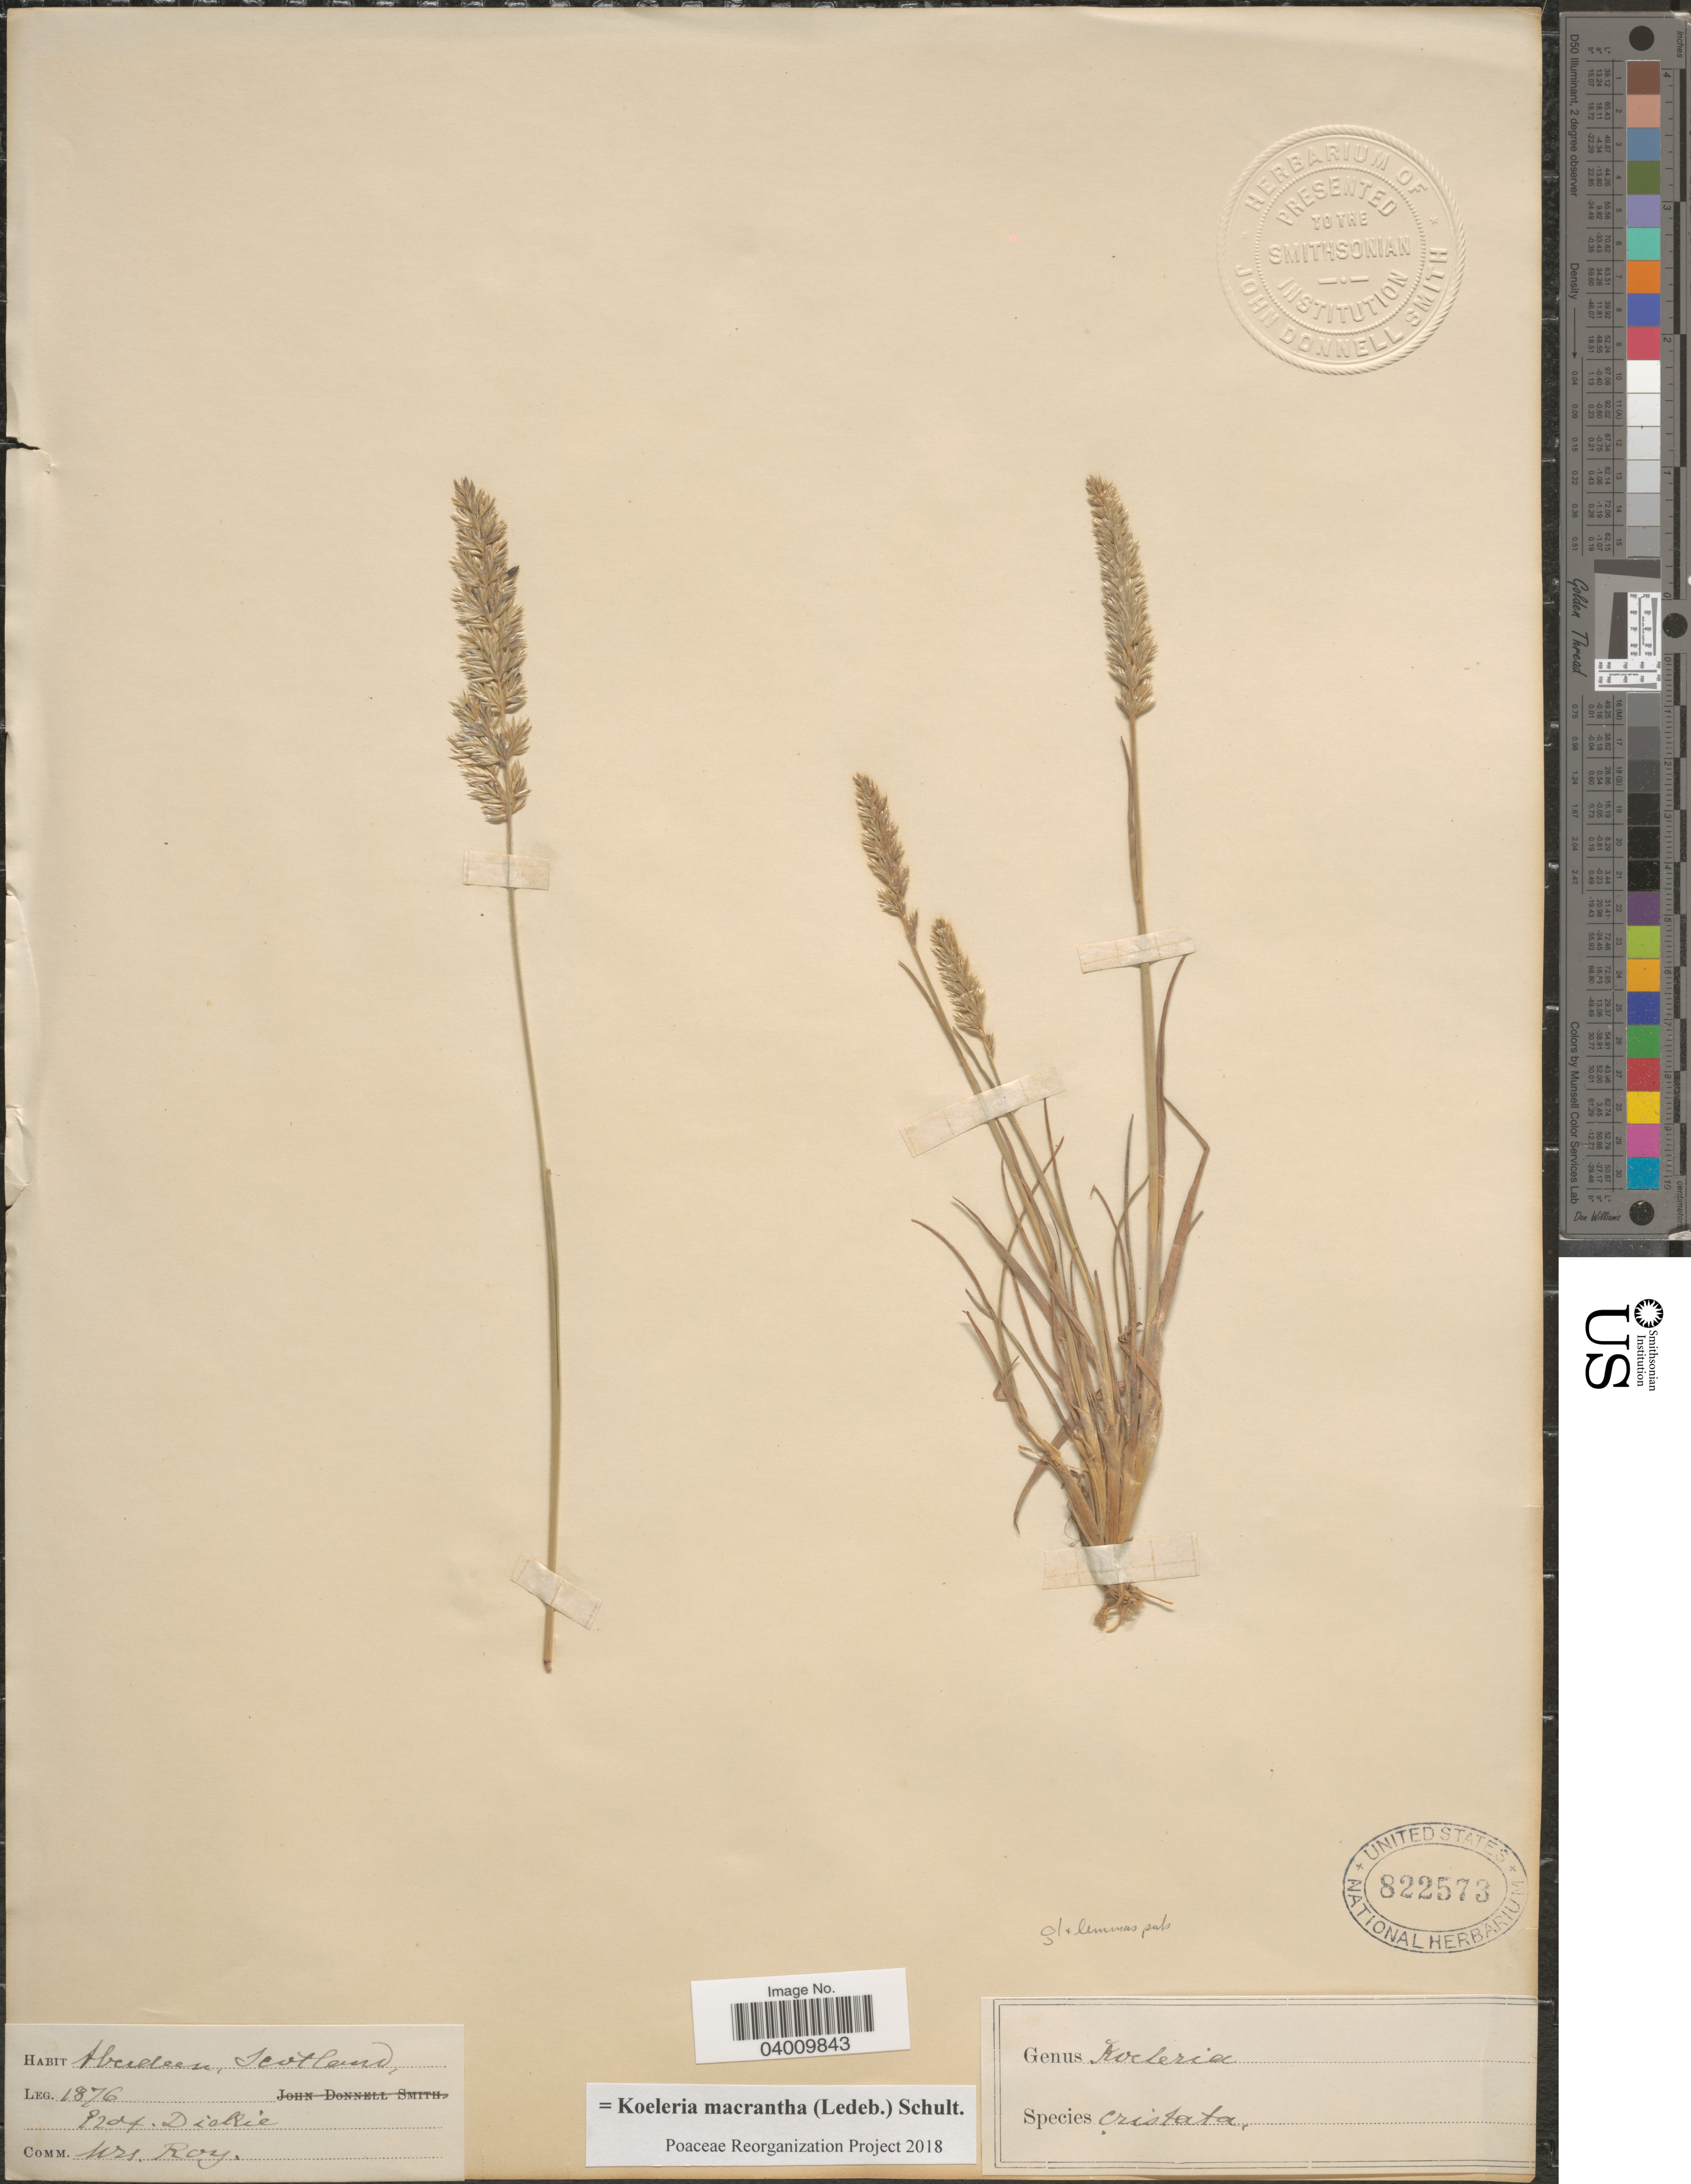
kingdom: Plantae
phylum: Tracheophyta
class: Liliopsida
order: Poales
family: Poaceae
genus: Koeleria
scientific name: Koeleria macrantha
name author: (Ledeb.) Schult.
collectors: Dickie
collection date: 1876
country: United Kingdom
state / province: Scotland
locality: Aberdeen.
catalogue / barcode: US 822573